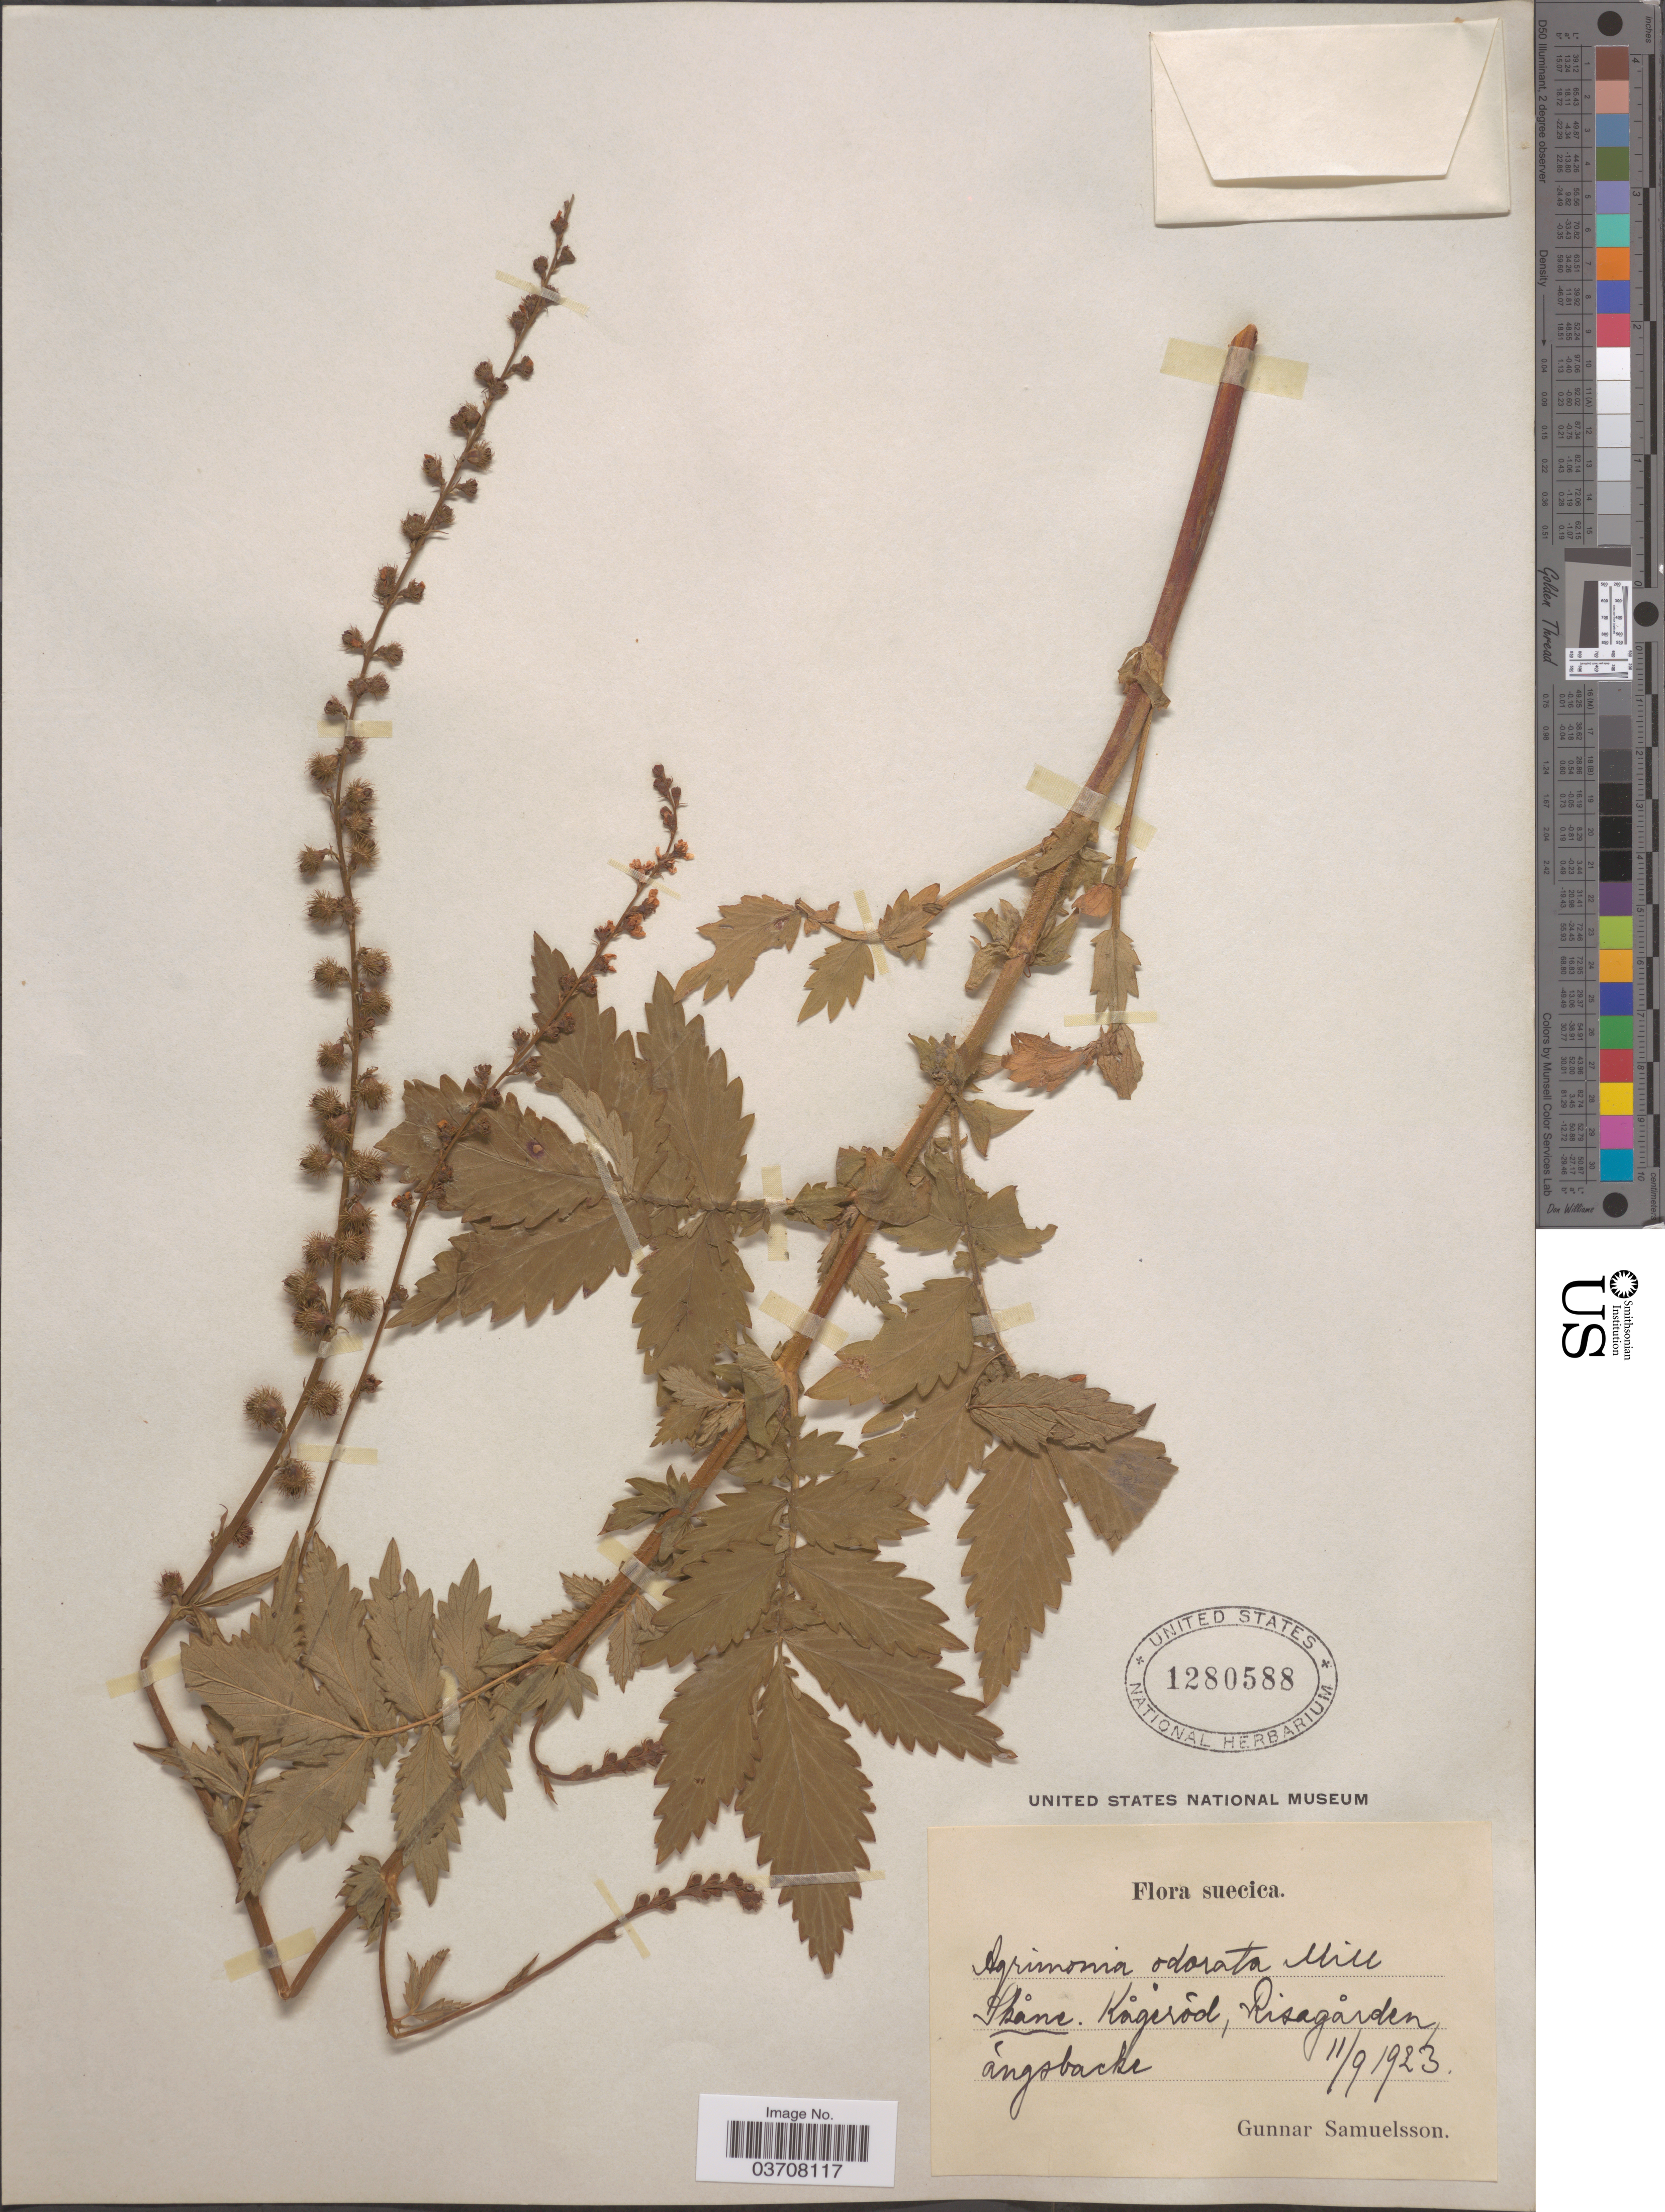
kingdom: Plantae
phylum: Tracheophyta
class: Magnoliopsida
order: Rosales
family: Rosaceae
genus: Agrimonia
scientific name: Agrimonia odorata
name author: Mill.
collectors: G. Samuelsson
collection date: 1923-09-11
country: Sweden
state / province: Skåne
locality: Kågerõd, Risagården, ángsbacke.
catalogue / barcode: US 1280588